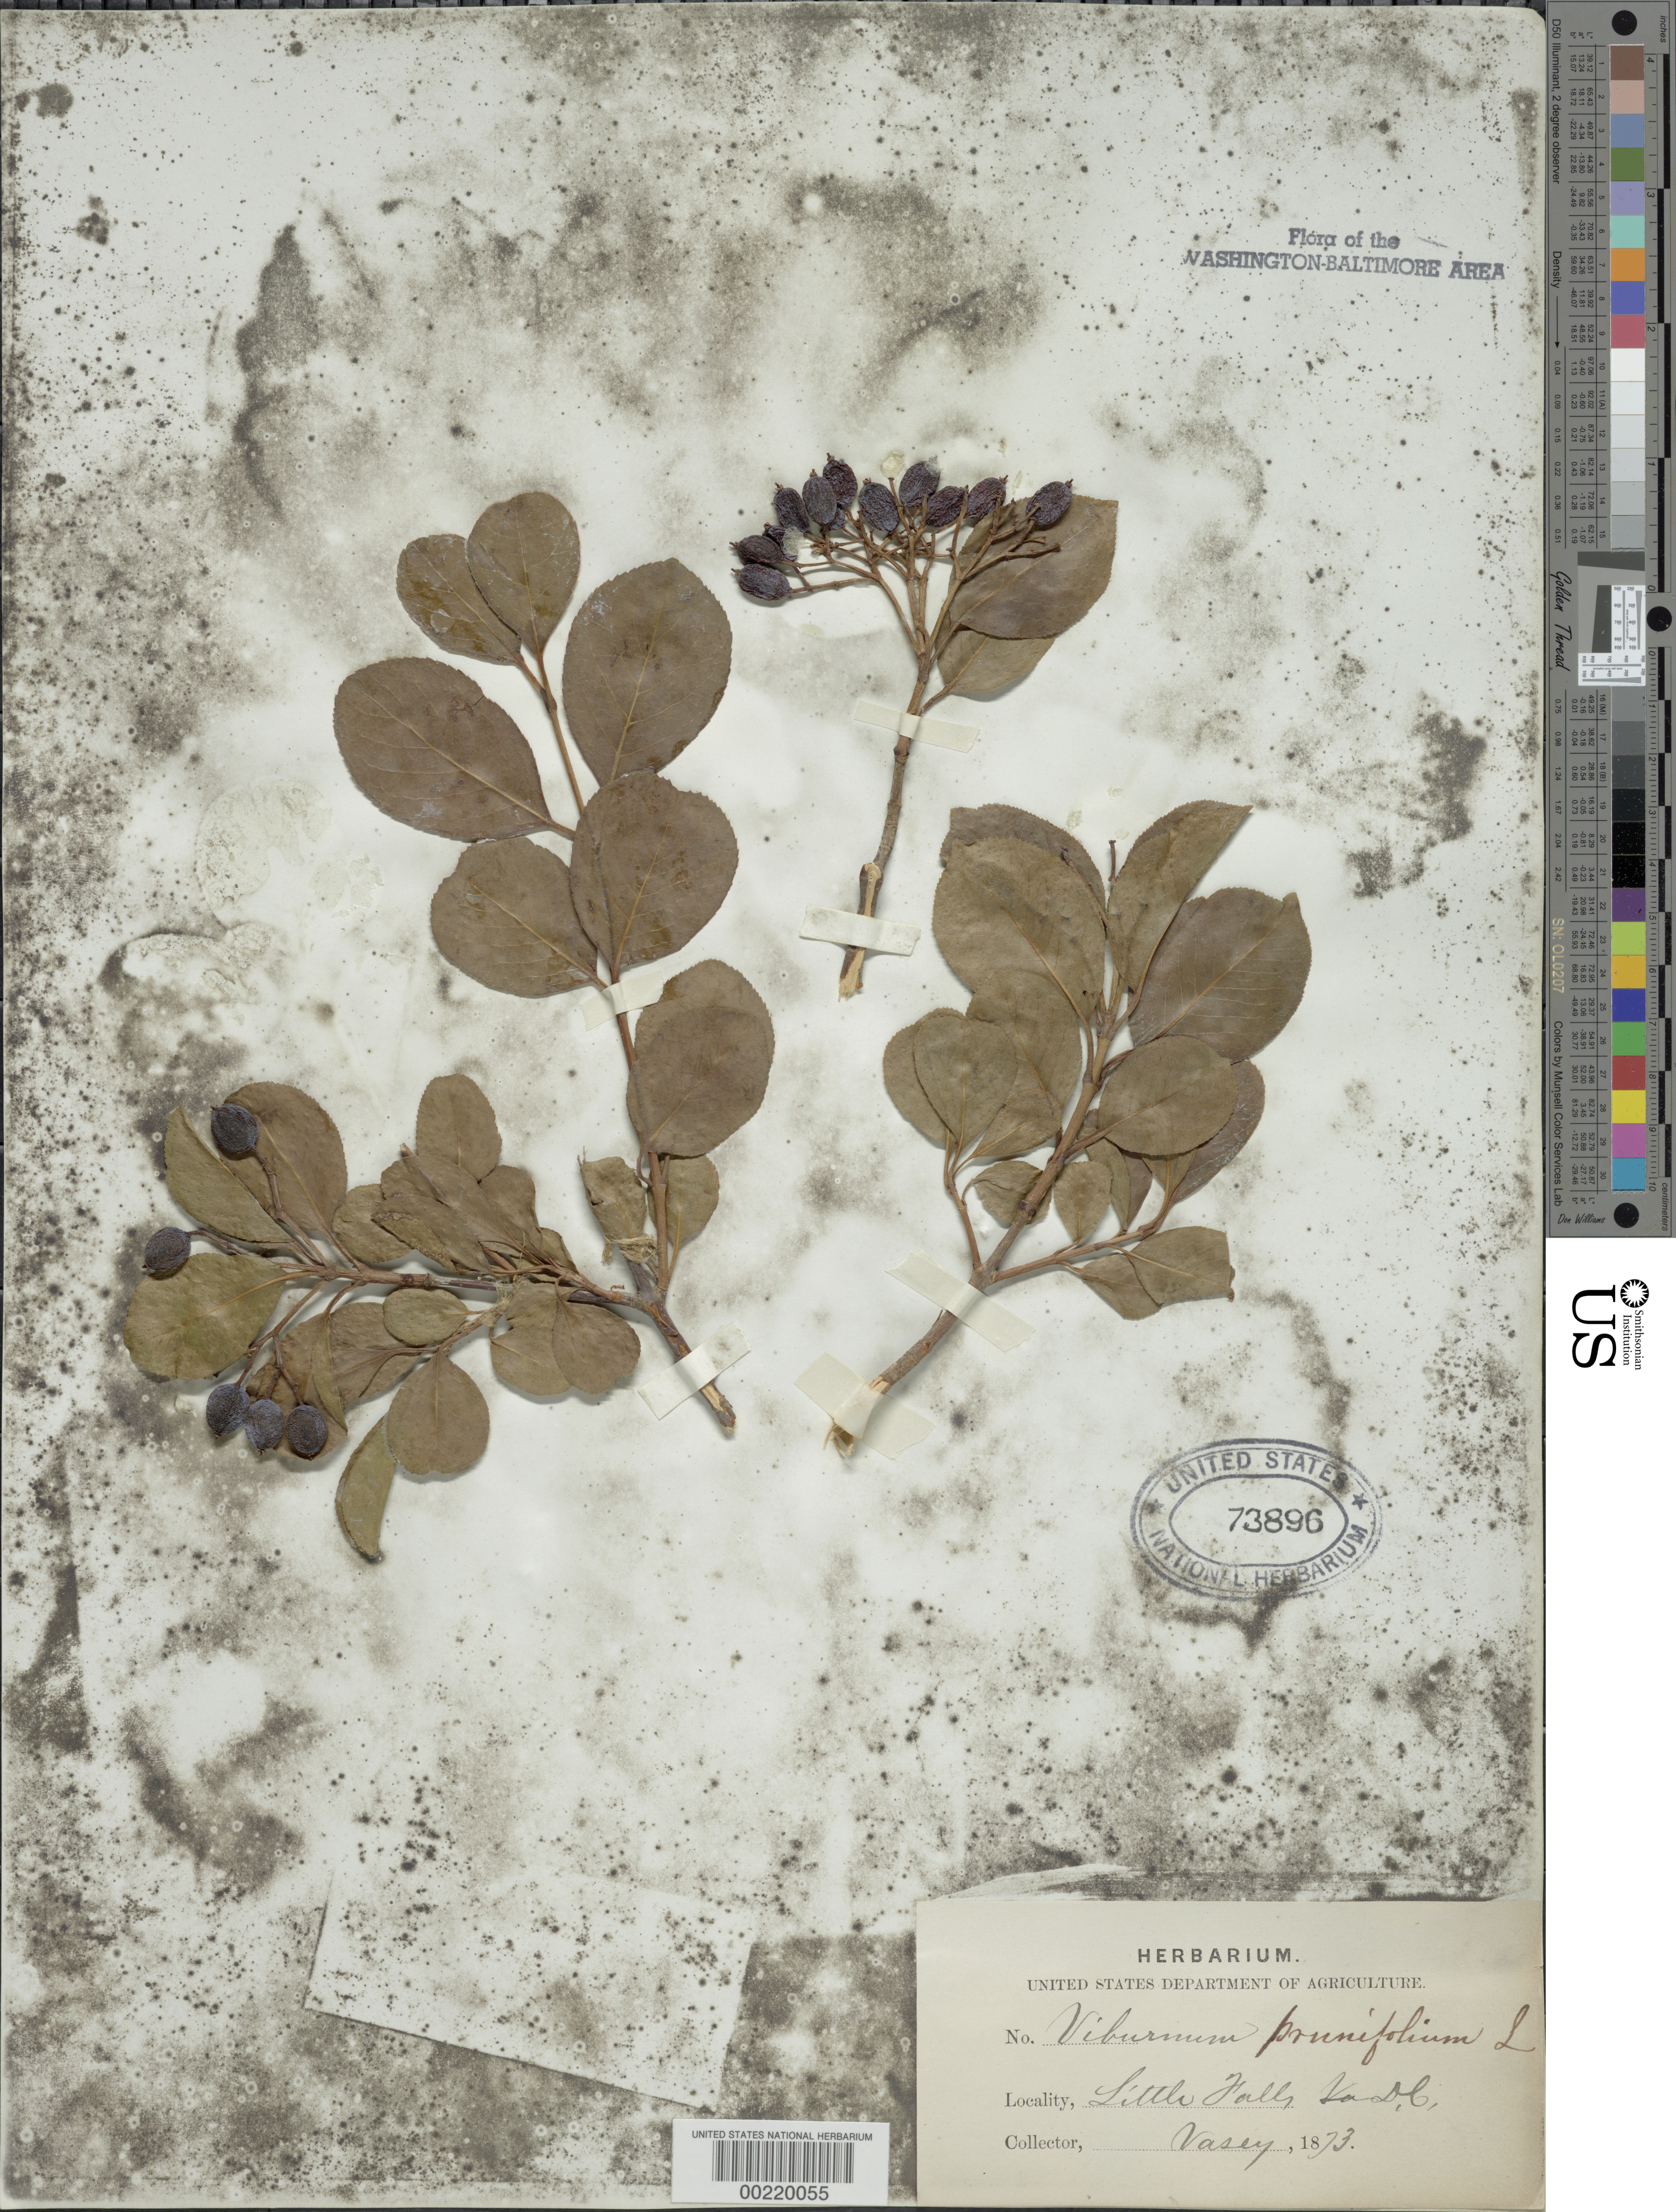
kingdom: Plantae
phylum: Tracheophyta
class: Magnoliopsida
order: Dipsacales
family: Viburnaceae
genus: Viburnum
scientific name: Viburnum prunifolium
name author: L.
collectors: G. Vasey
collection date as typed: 1873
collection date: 1873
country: United States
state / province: Virginia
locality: Little Falls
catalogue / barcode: US 73896